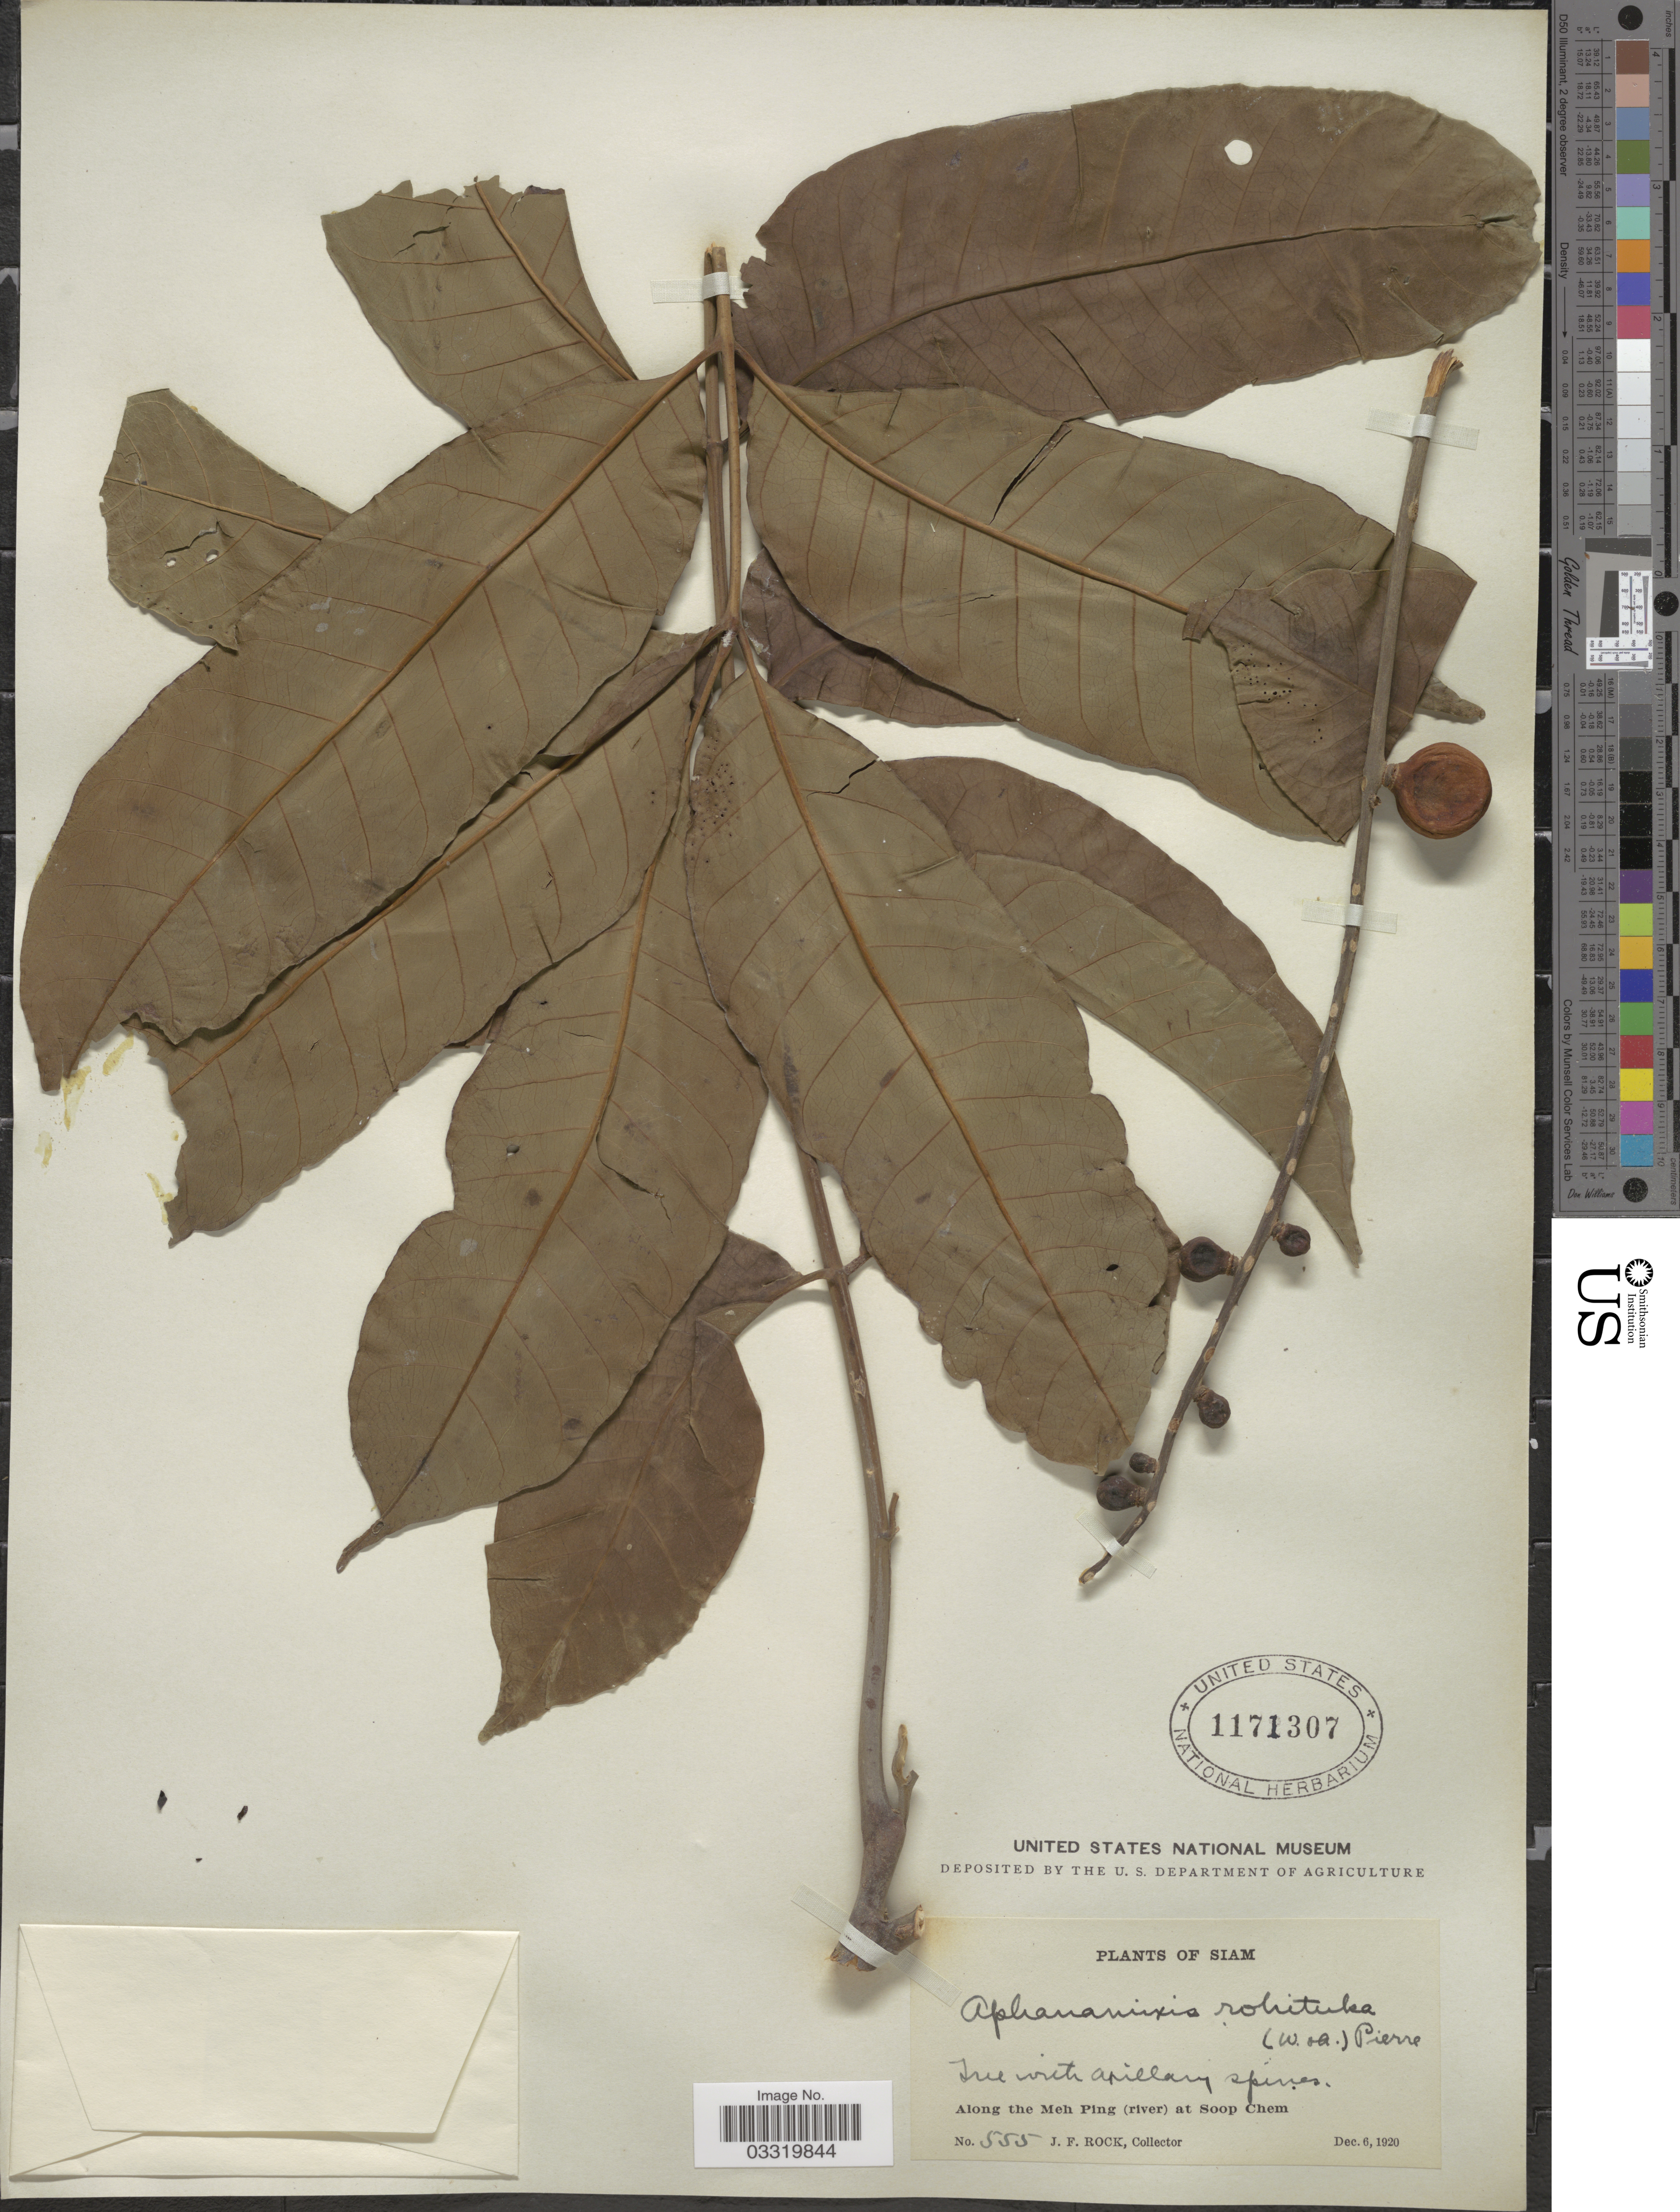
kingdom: Plantae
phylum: Tracheophyta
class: Magnoliopsida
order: Sapindales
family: Meliaceae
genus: Aphanamixis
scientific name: Aphanamixis polystachya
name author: (Wall.) R. Parker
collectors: J. Rock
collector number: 555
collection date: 1920-12-06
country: Thailand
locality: Siam, Along the Meh Ping (river) at Soop Chem.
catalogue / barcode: US 1171307